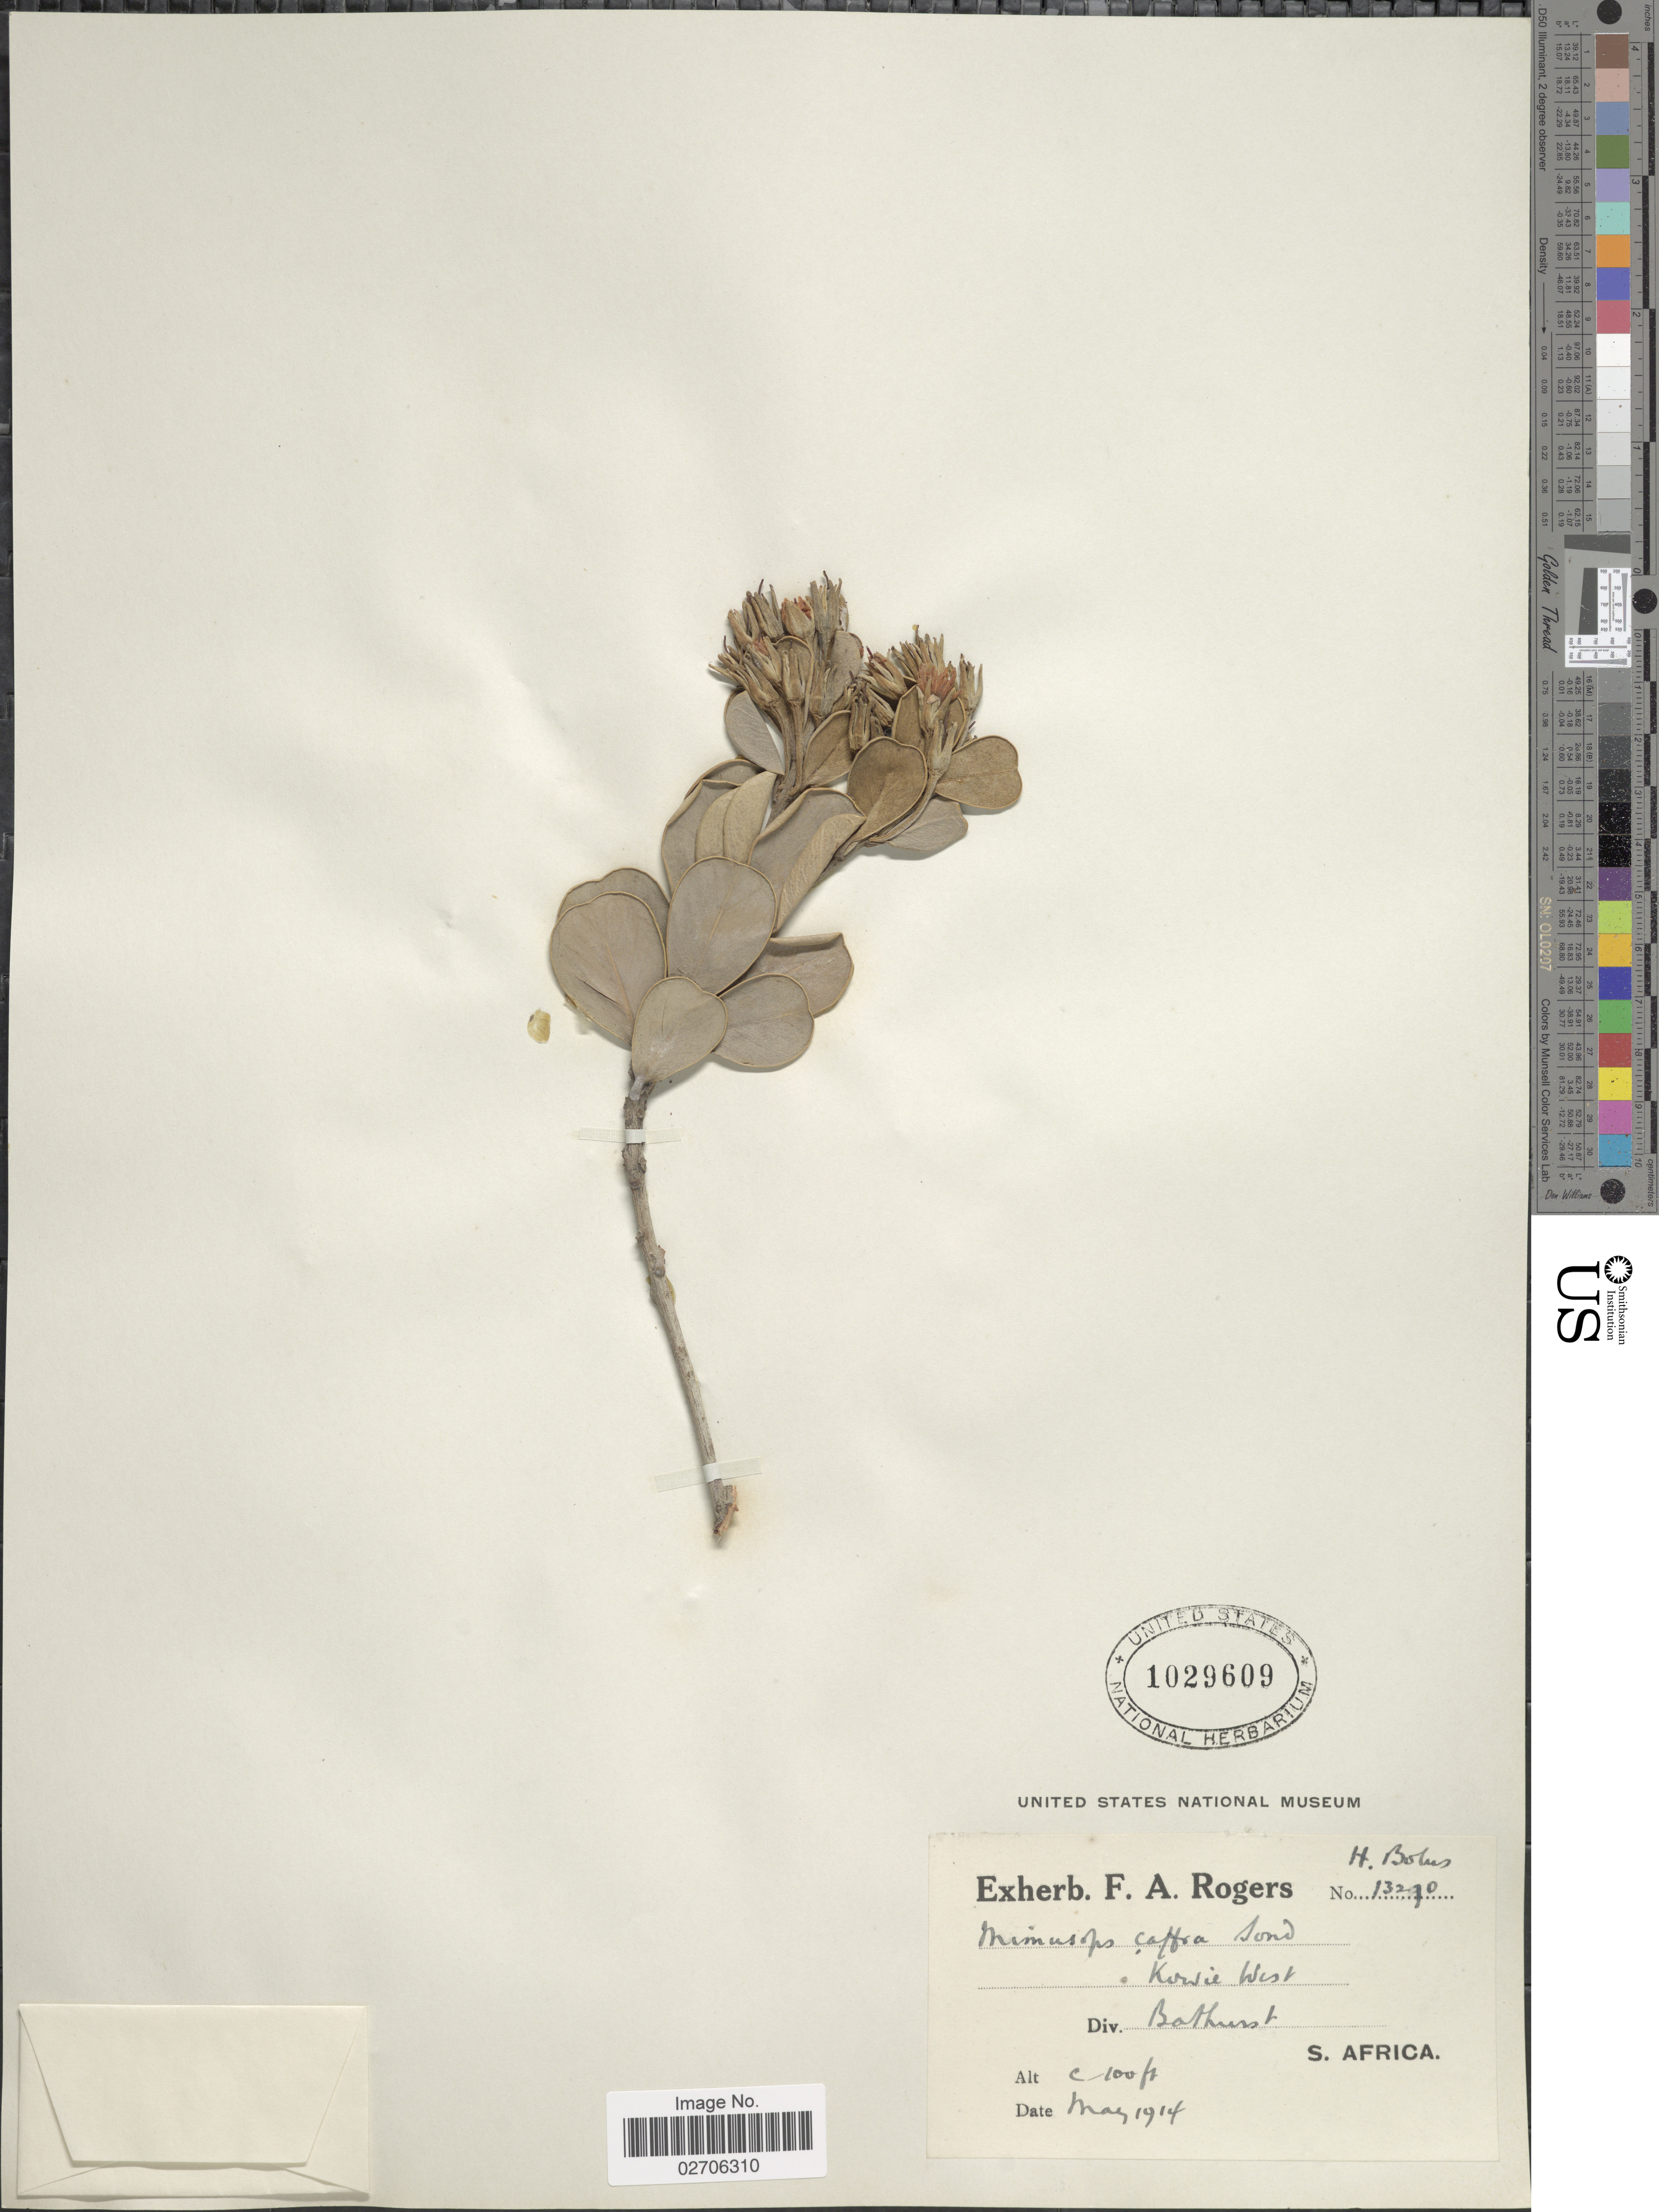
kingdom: Plantae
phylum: Tracheophyta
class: Magnoliopsida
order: Ericales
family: Sapotaceae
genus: Mimusops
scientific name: Mimusops caffra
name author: E. Mey. ex A. DC.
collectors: H. Bolus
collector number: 13270*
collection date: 1914-05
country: South Africa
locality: Kowie West. Div. Bathurst. S. Africa.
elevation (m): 30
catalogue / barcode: US 1029609